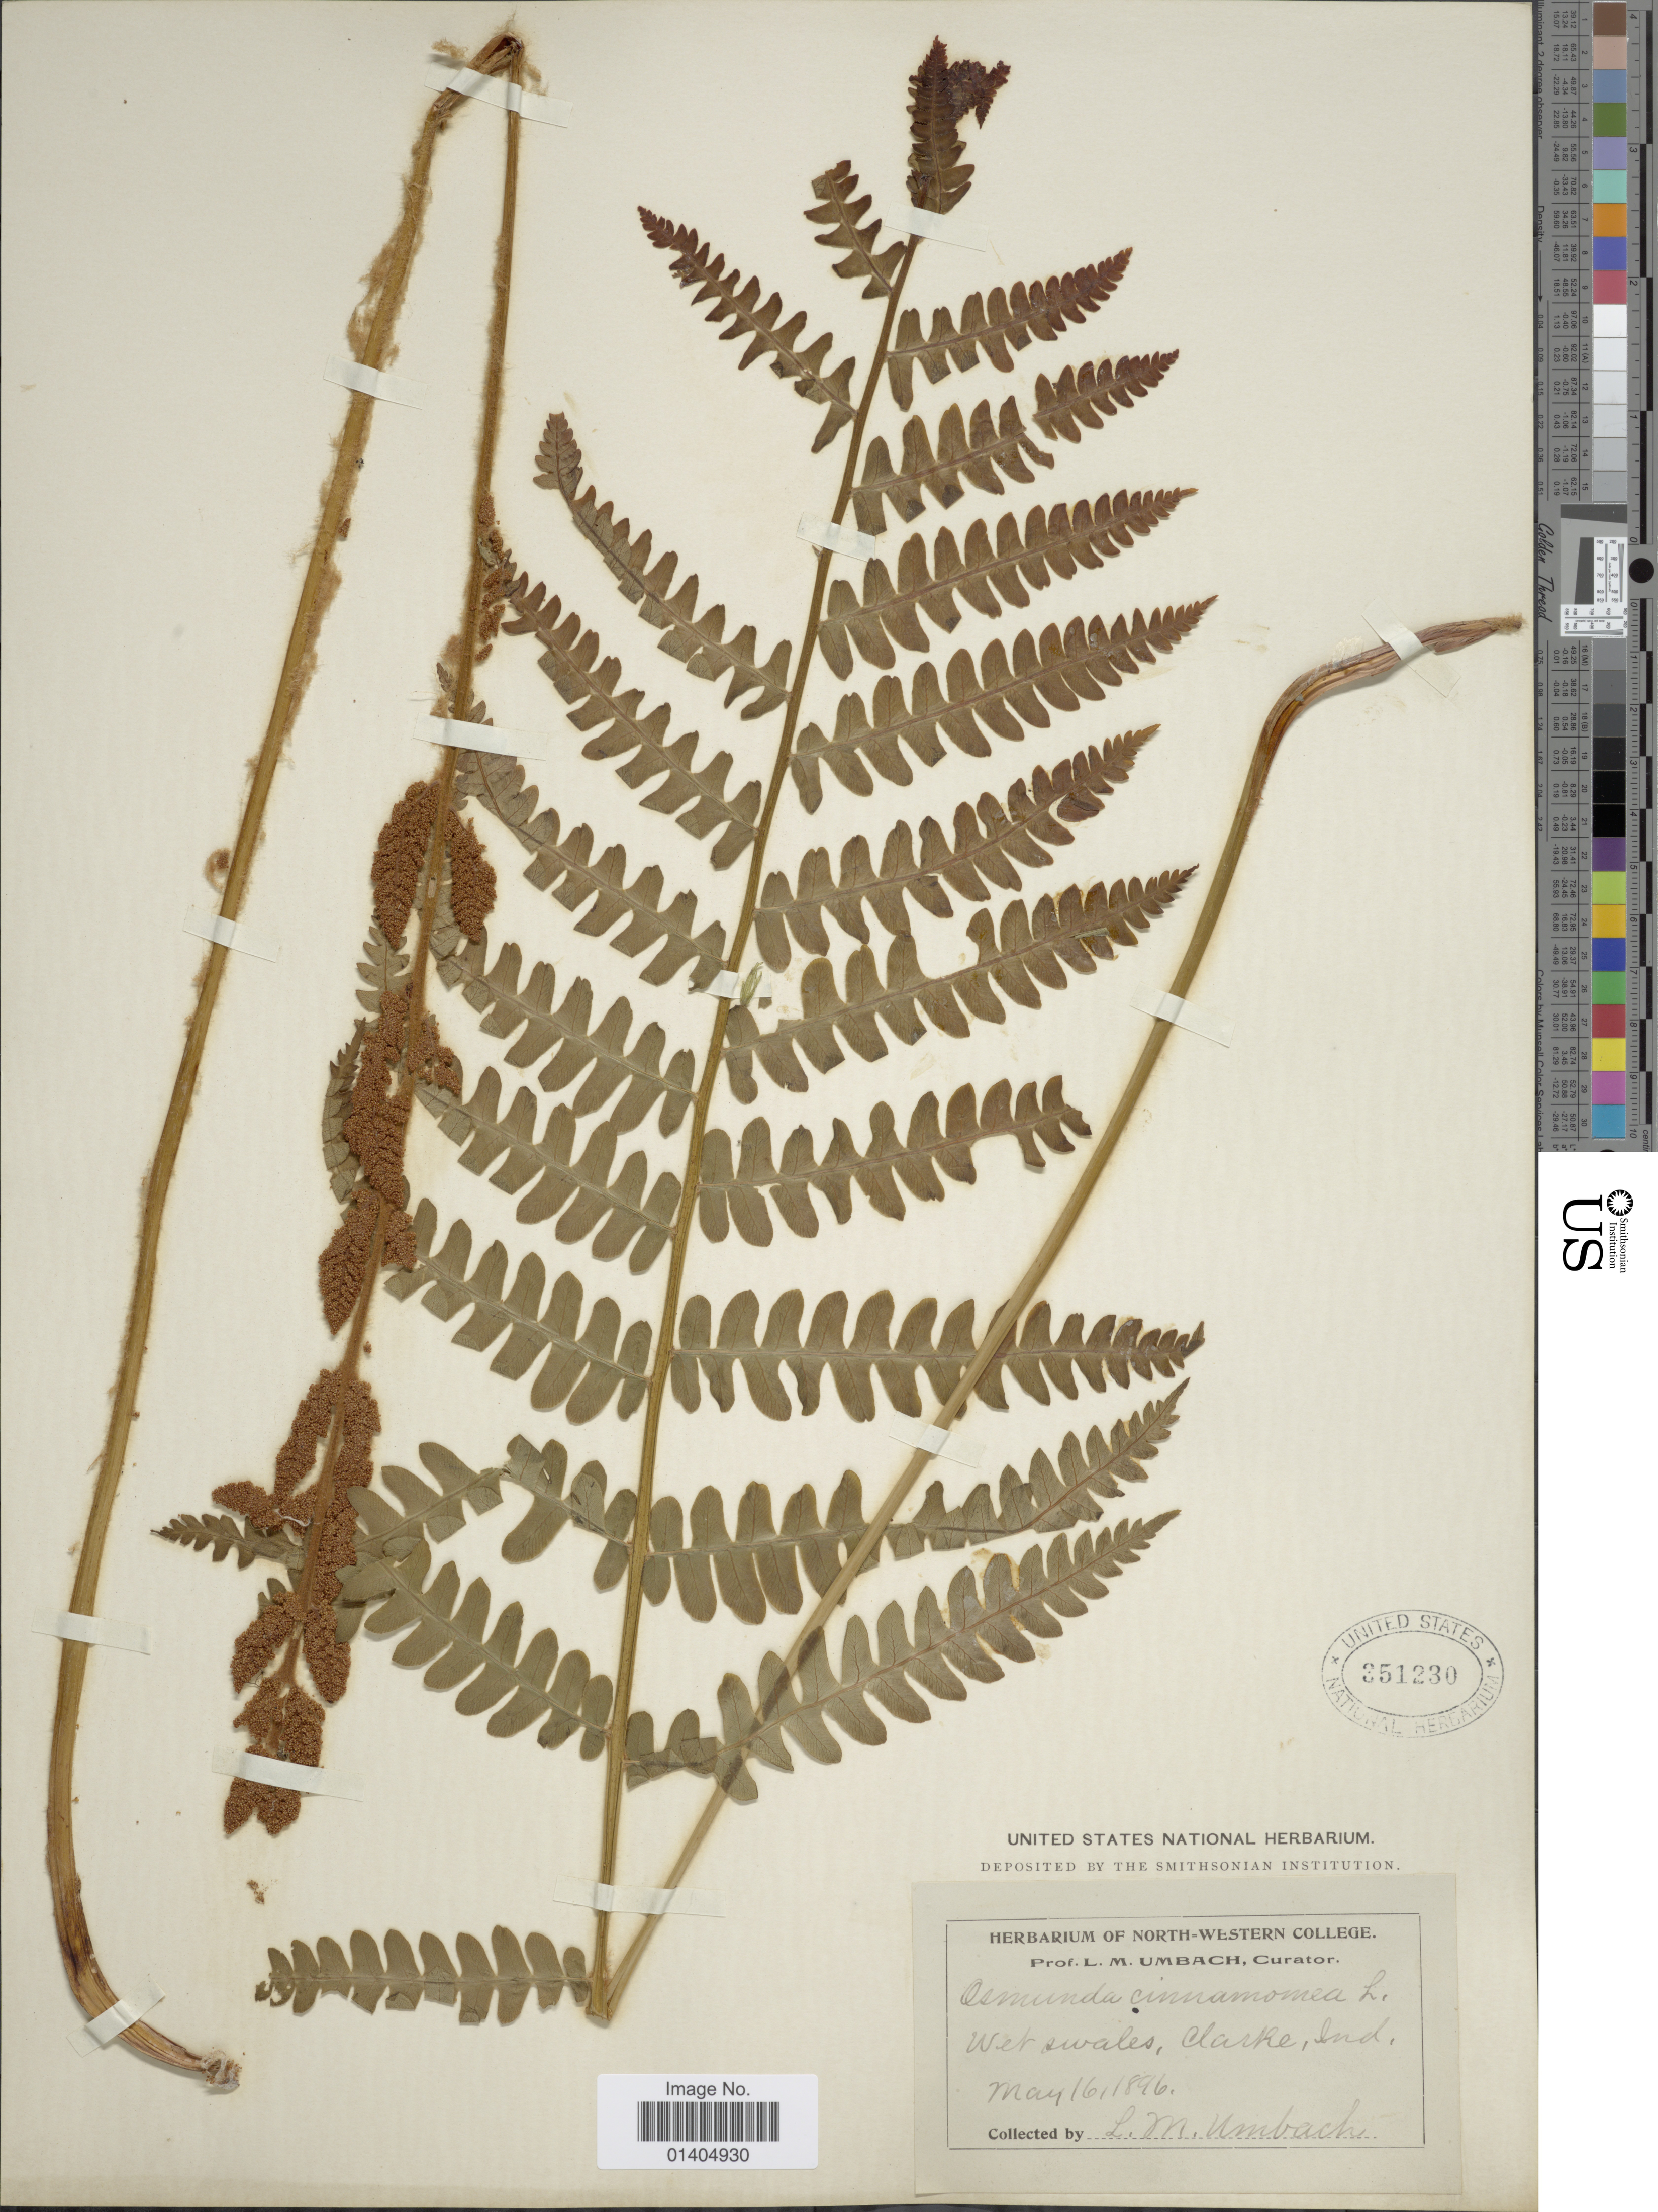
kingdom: Plantae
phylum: Tracheophyta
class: Polypodiopsida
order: Osmundales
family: Osmundaceae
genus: Osmundastrum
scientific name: Osmundastrum cinnamomeum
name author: (L.) C. Presl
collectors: L. M. Umbach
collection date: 1896-05-16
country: United States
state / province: Indiana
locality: Wet swales, Clarke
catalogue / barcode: US 351230